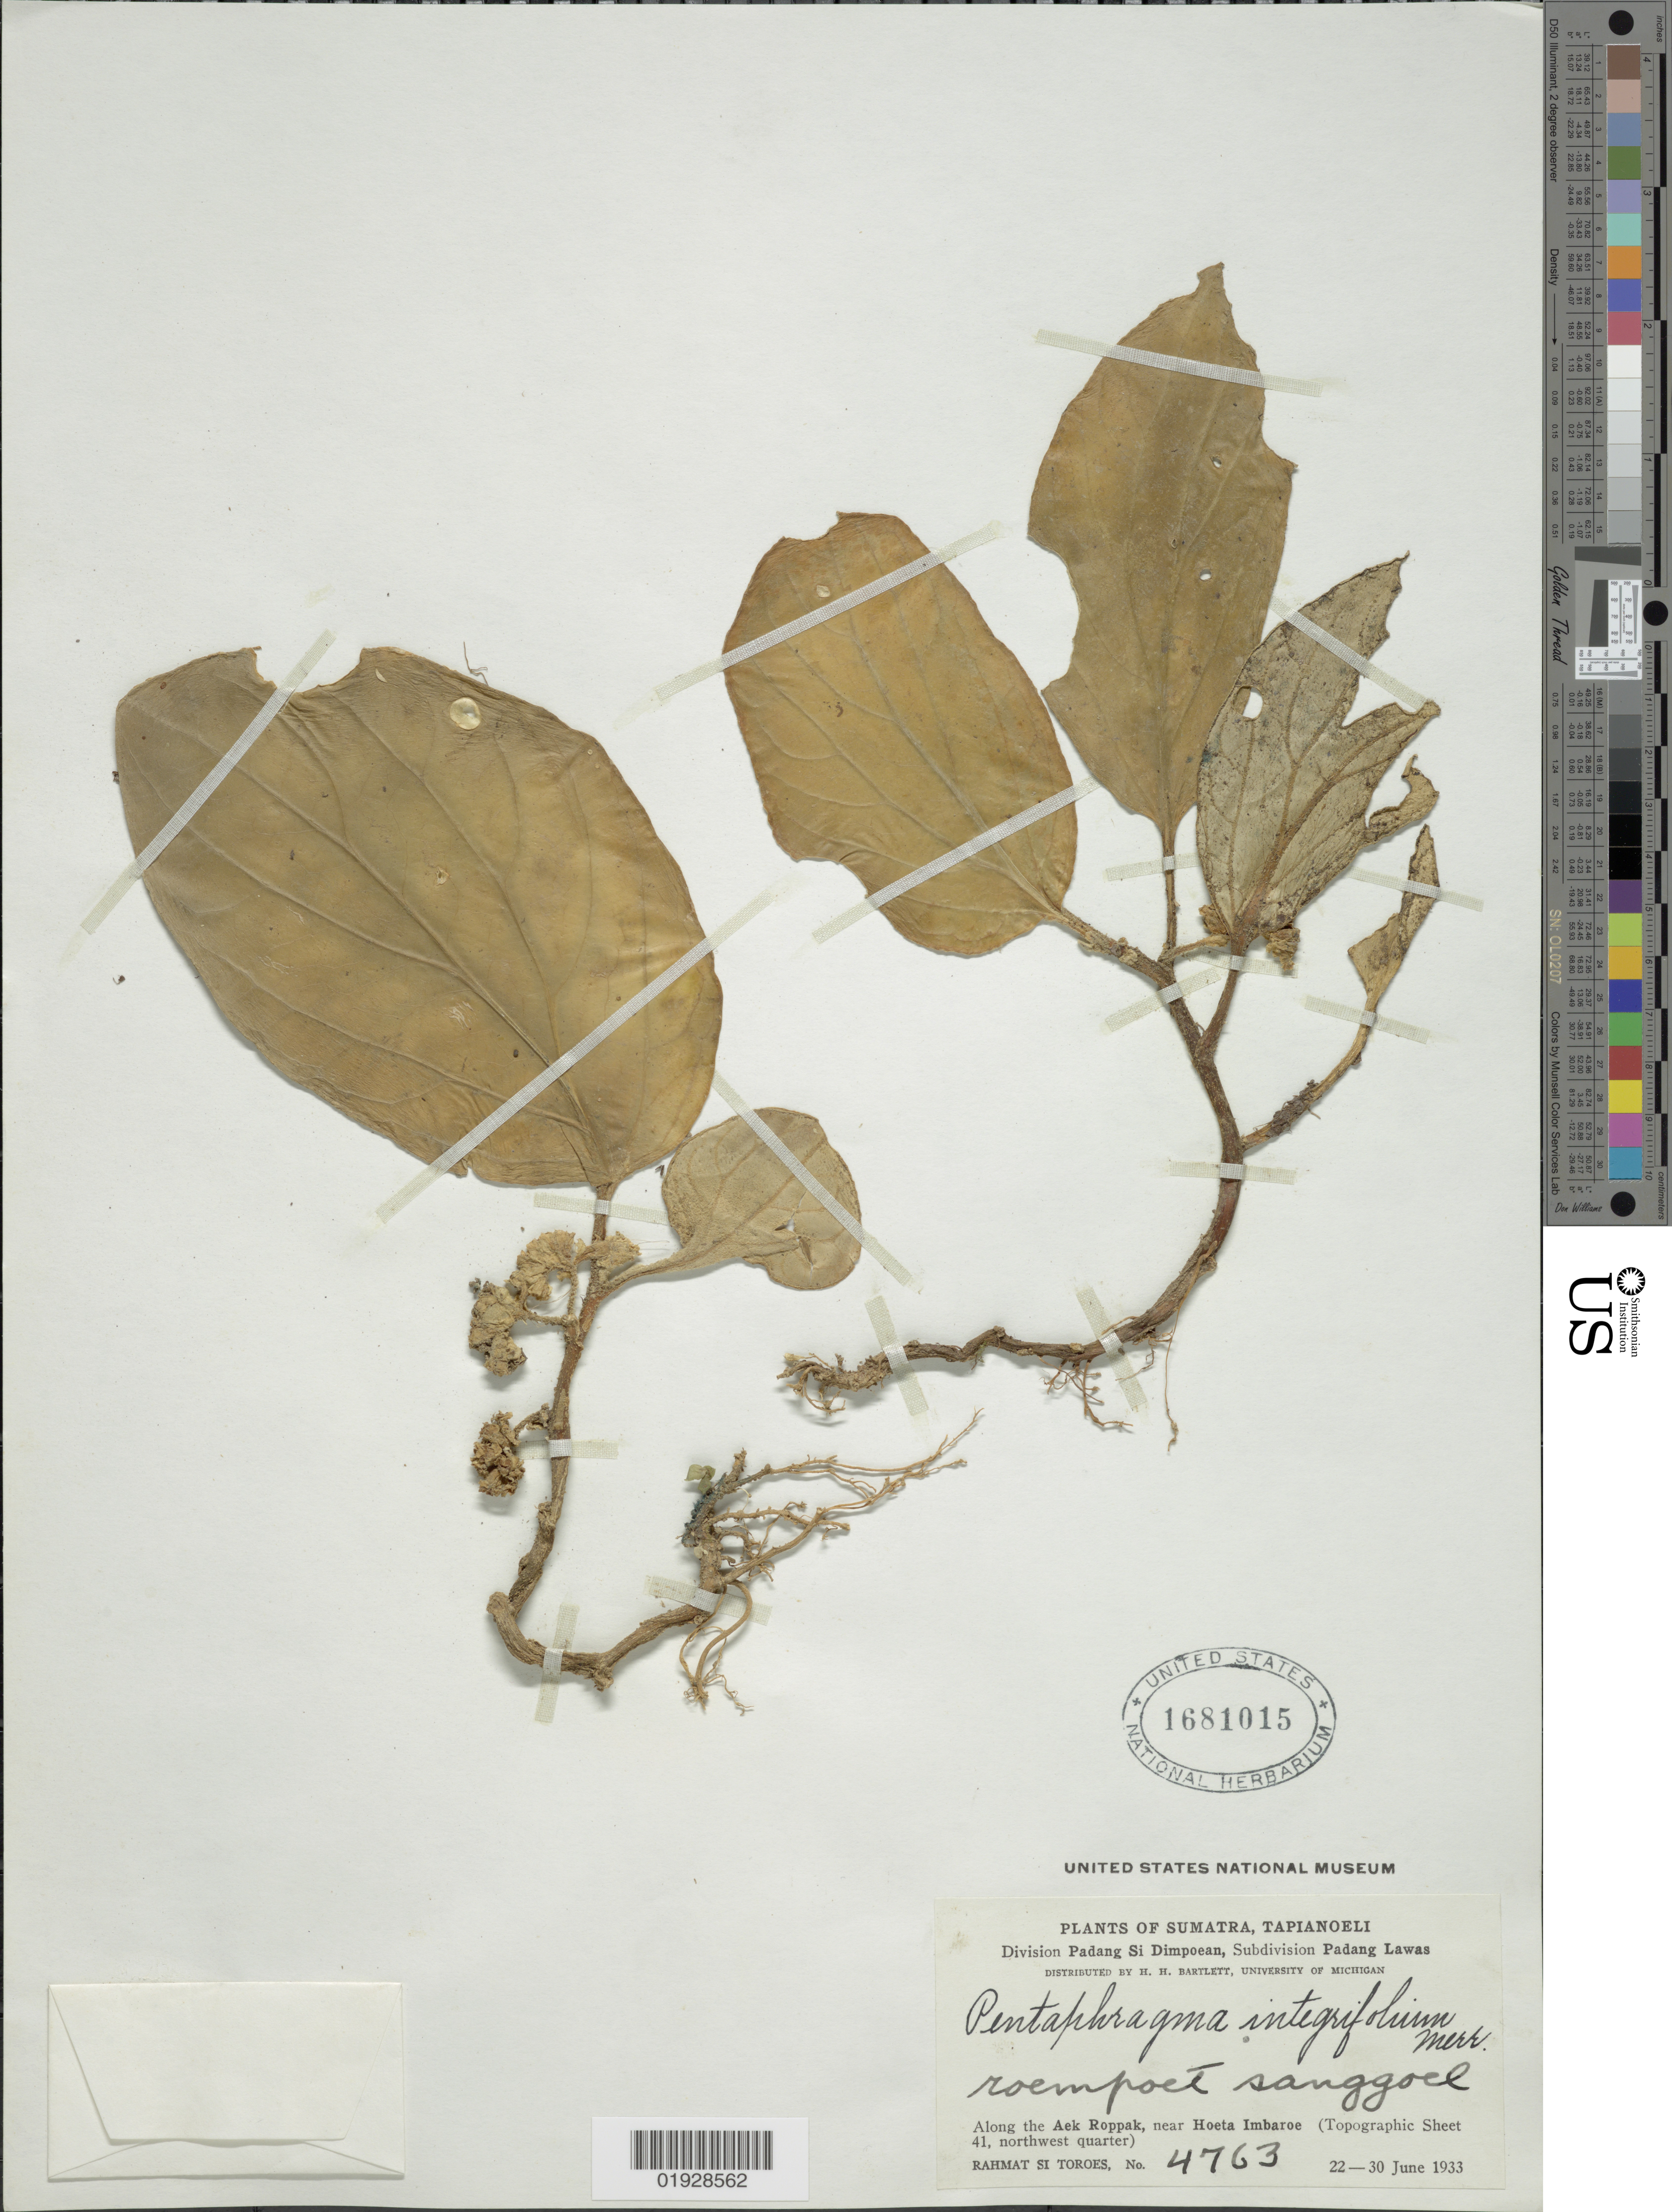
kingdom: Plantae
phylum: Tracheophyta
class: Magnoliopsida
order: Asterales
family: Pentaphragmataceae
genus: Pentaphragma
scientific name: Pentaphragma integrifolium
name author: Merr.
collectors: Rahmat Si Boeea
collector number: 4763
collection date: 1933-06-22/1933-06-30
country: Indonesia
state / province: Sumatra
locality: Tapianoeli. Division Padang Si Dimpoean, Subdivision Padang Lawas. Along the Aek Roppak, near Hoeta Imbaroe (Topographic Sheet 41, northwest quarter).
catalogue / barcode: US 1681015